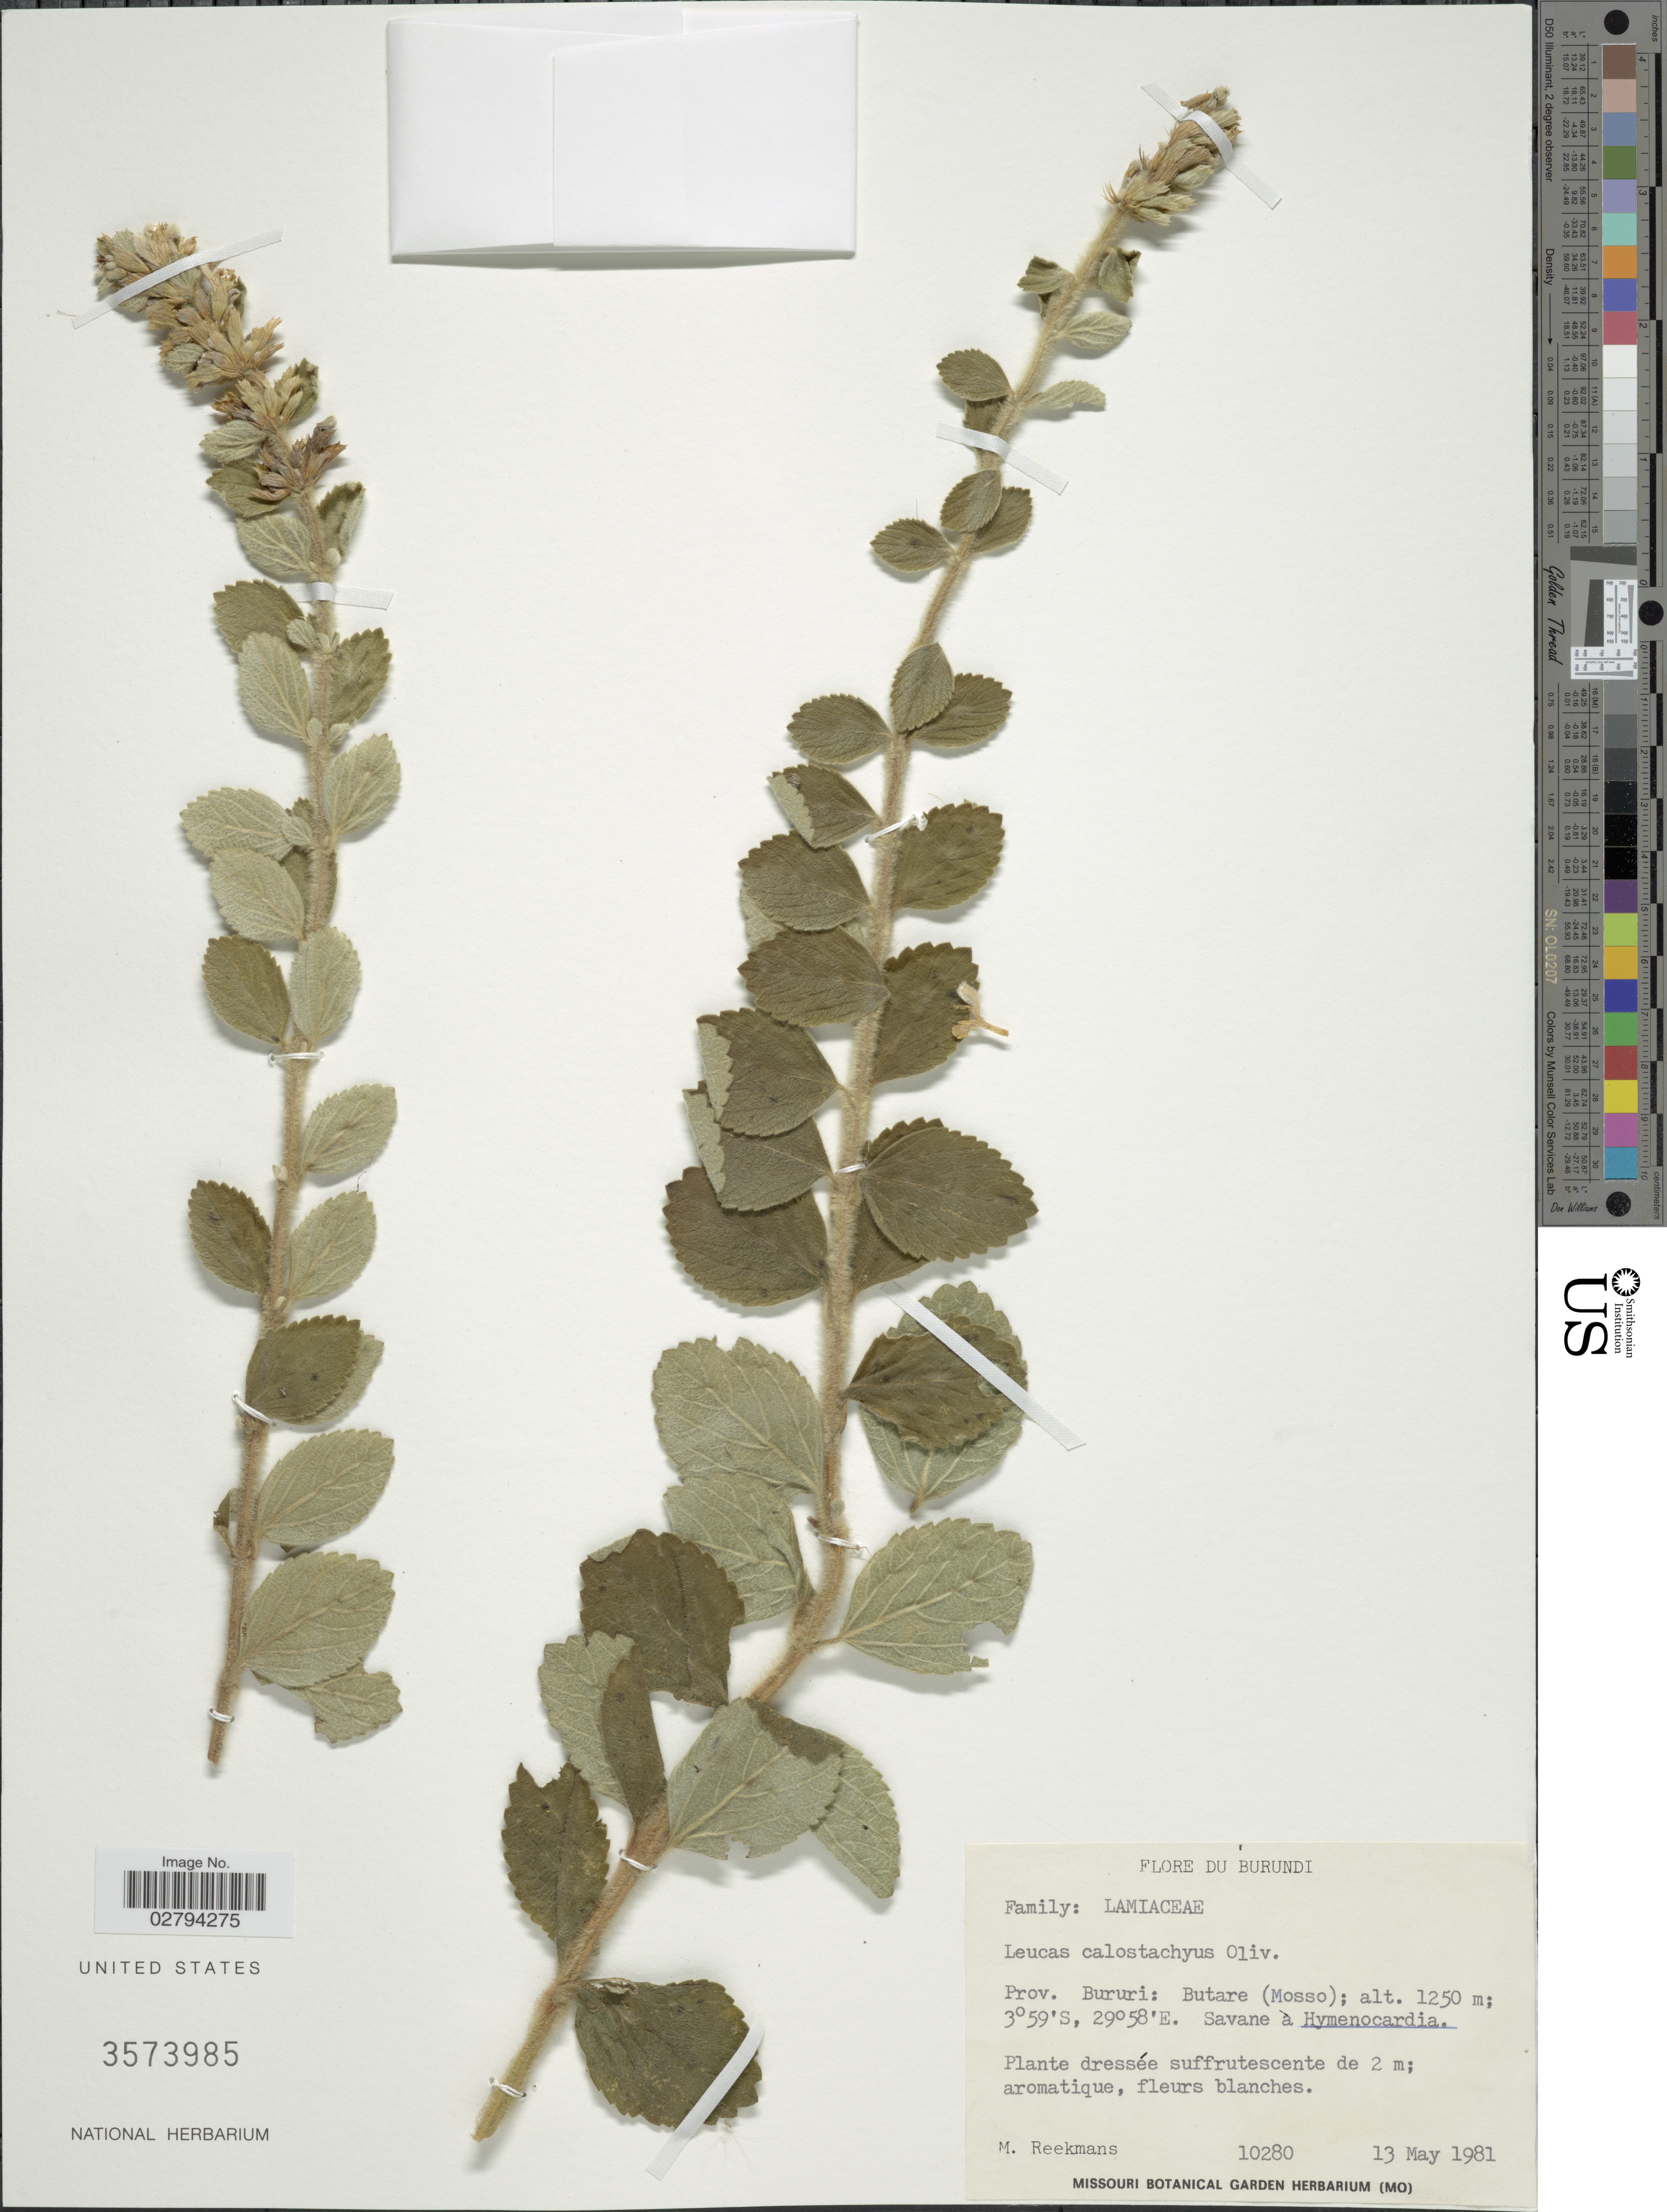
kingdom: Plantae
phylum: Tracheophyta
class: Magnoliopsida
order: Lamiales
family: Lamiaceae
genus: Leucas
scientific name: Leucas calostachys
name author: Oliv.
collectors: M. Reekmans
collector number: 10280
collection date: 1981-05-13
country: Burundi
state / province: Bururi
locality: Prov. Bururi: Butare (Mosso).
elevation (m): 1250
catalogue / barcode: US 3573985